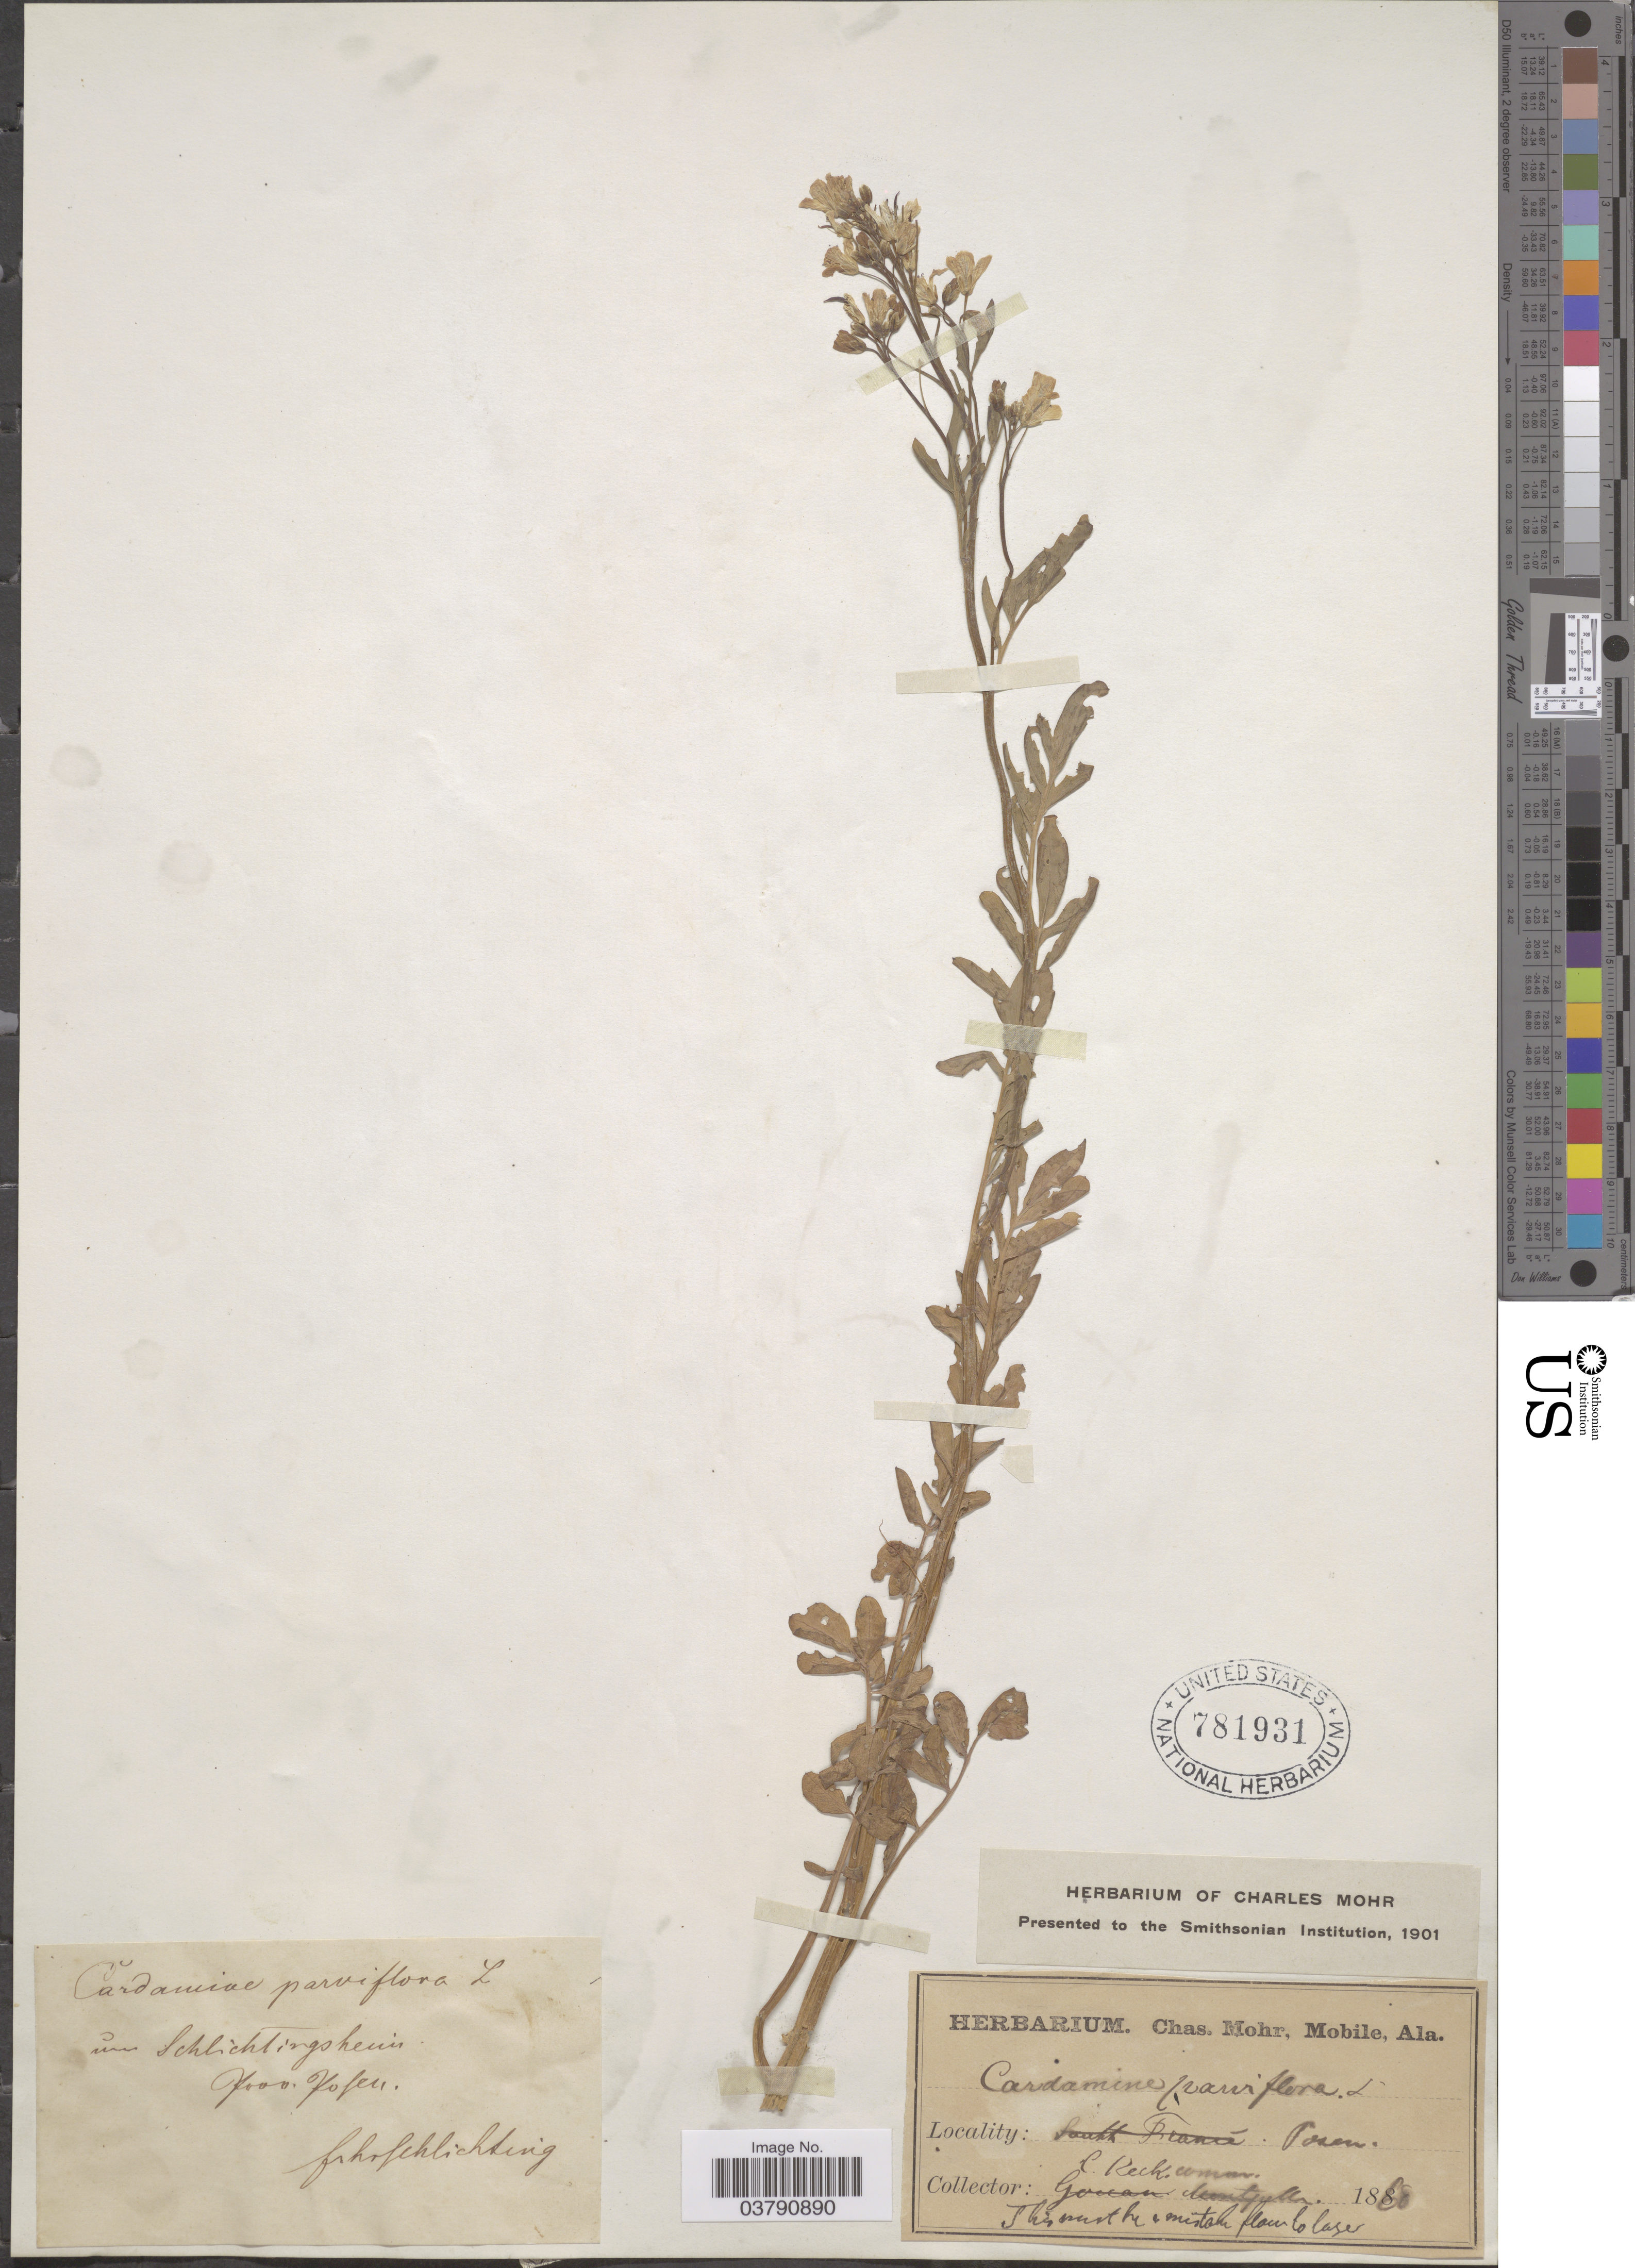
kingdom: Plantae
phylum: Tracheophyta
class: Magnoliopsida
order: Brassicales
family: Brassicaceae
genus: Cardamine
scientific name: Cardamine parviflora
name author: L.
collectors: C. Keck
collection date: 1868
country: Poland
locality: Im Schlichtingsheim. Pozen.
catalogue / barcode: US 781931